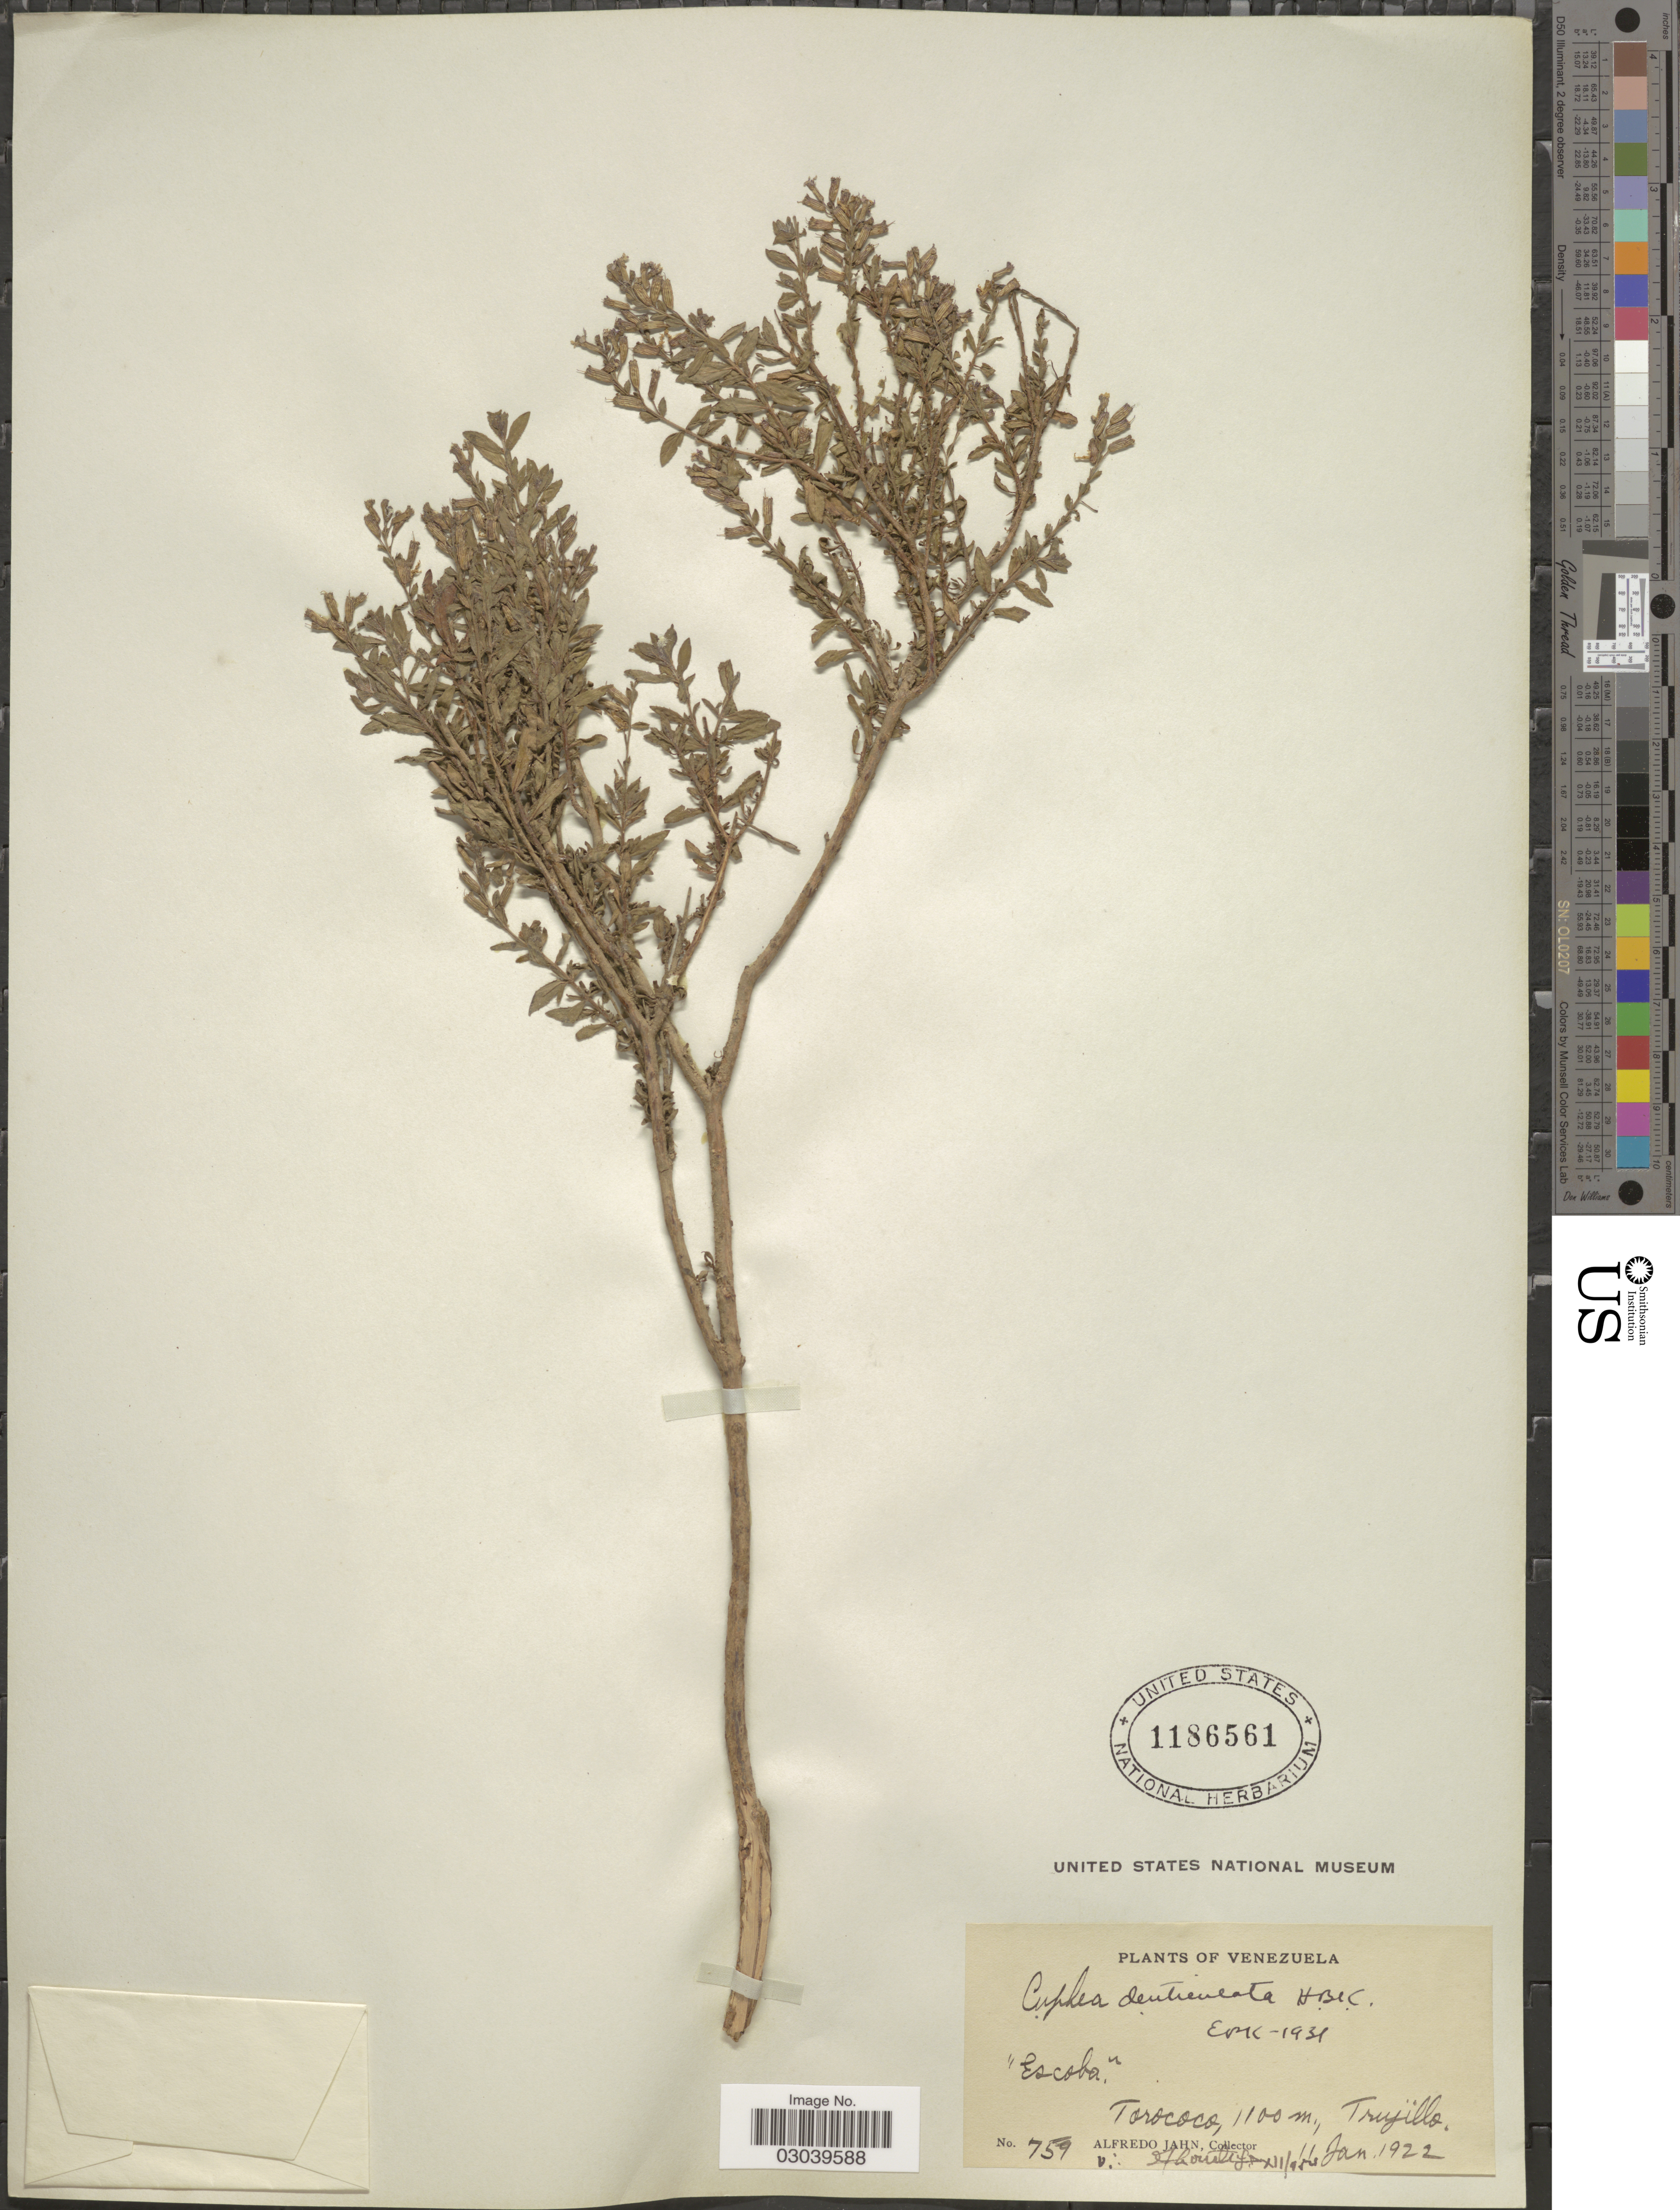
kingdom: Plantae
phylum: Tracheophyta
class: Magnoliopsida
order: Myrtales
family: Lythraceae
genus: Cuphea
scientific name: Cuphea denticulata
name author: Kunth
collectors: A. Jahn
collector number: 759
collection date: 1922-01-11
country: Venezuela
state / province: Trujillo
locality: Torococo.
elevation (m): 1100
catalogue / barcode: US 1186561